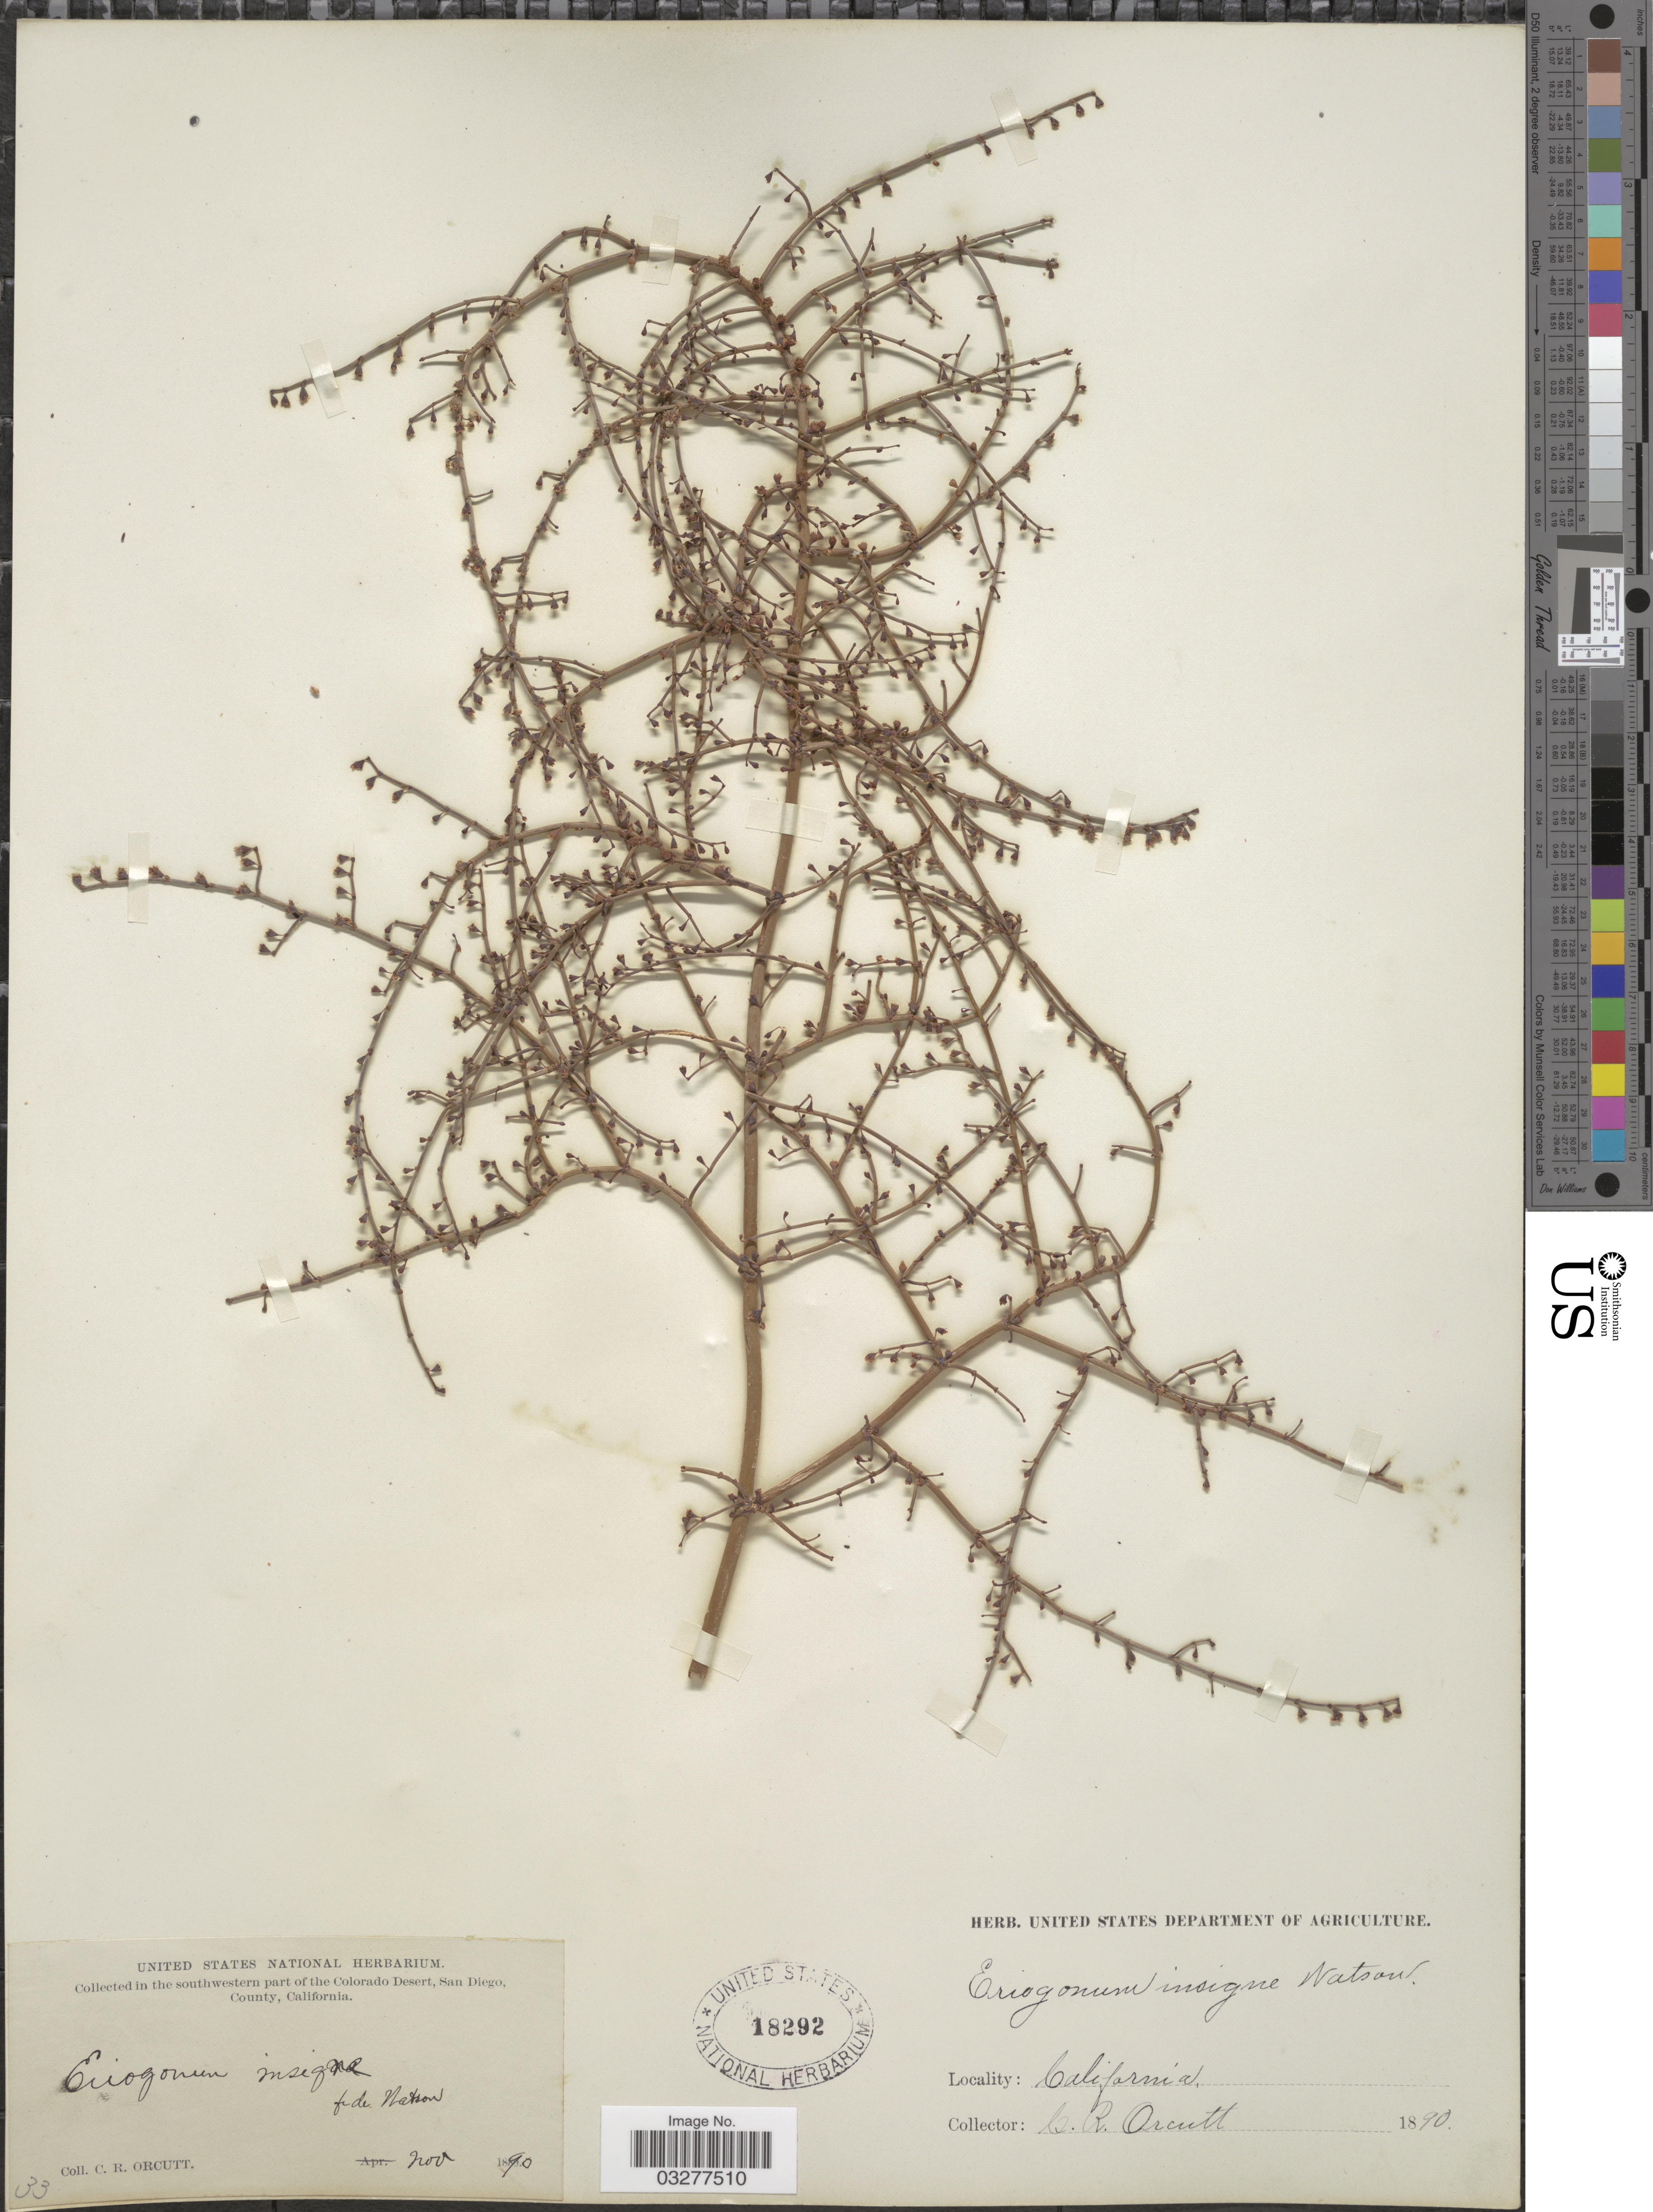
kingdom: Plantae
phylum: Tracheophyta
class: Magnoliopsida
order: Caryophyllales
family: Polygonaceae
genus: Eriogonum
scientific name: Eriogonum insigne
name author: S. Watson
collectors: C. R. Orcutt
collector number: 33?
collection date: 1890-11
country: United States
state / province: California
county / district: San Diego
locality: In the southwestern part of the Colorado Desert, San Diego, County.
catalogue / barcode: US 18292